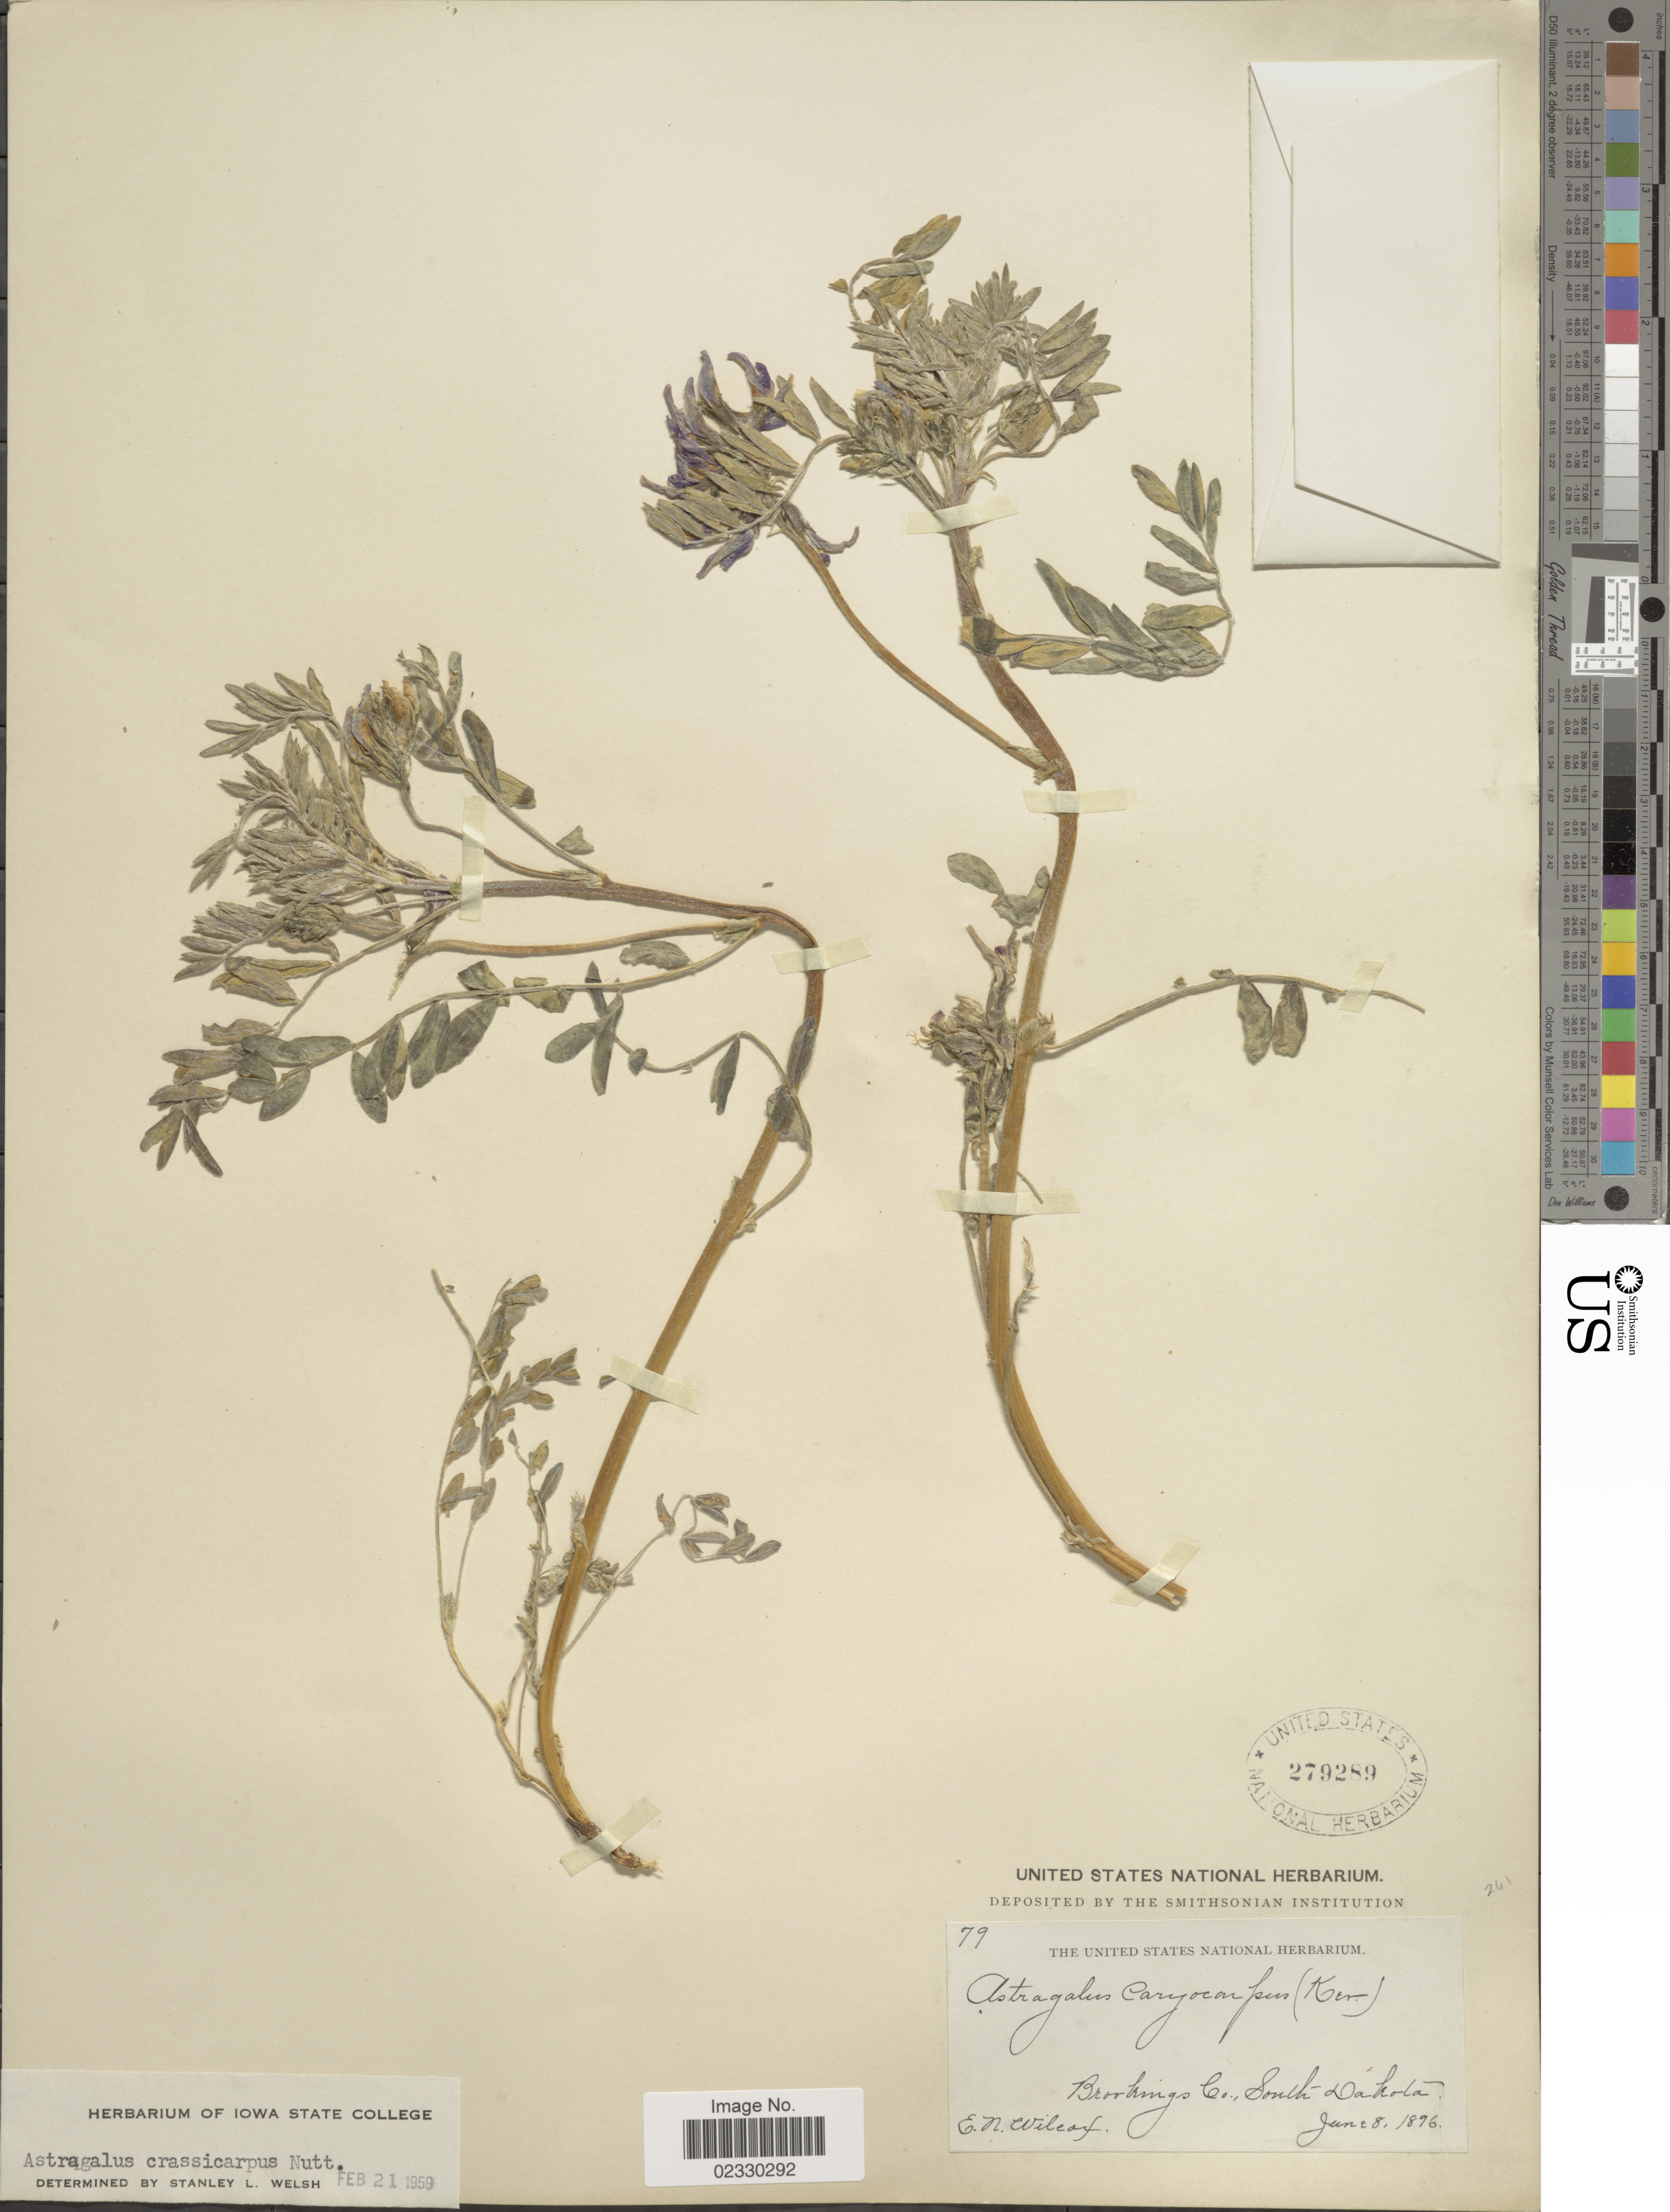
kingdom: Plantae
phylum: Tracheophyta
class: Magnoliopsida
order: Fabales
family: Fabaceae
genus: Astragalus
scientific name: Astragalus crassicarpus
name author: Nutt.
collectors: E. Wilcox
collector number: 79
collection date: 1896-06-28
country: United States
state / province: South Dakota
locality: Brookings Co.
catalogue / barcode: US 279289